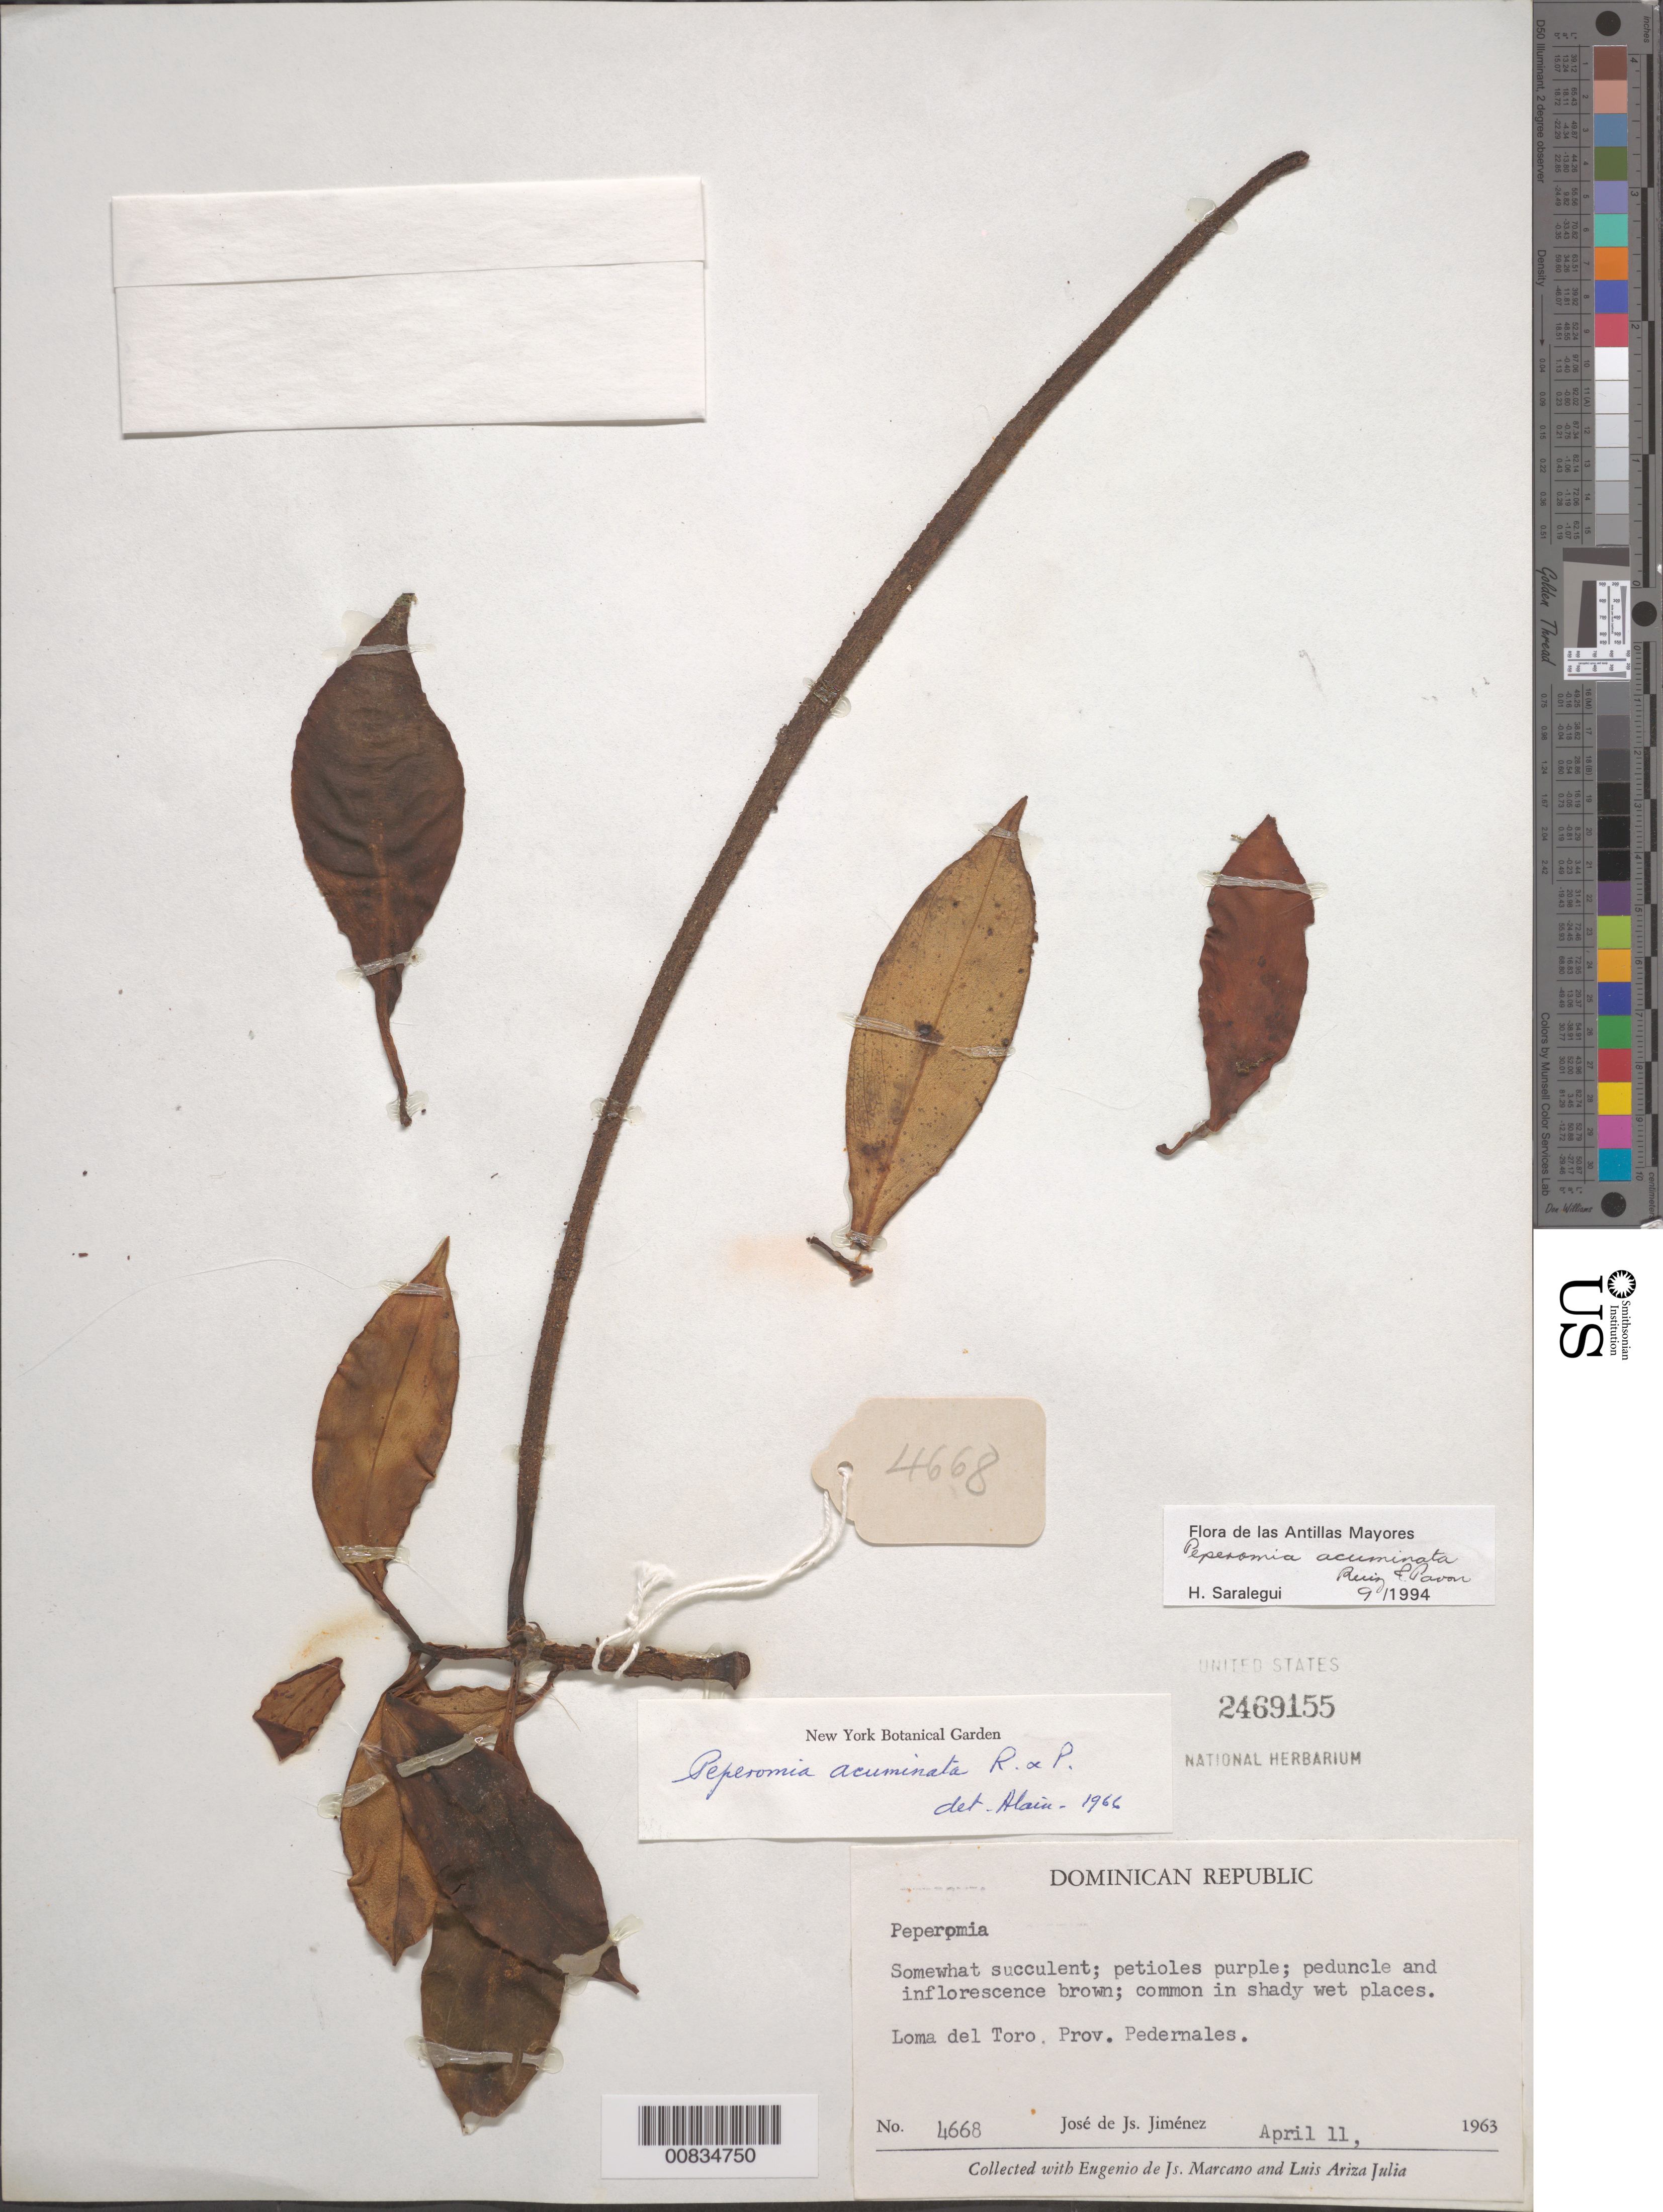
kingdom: Plantae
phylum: Tracheophyta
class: Magnoliopsida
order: Piperales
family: Piperaceae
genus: Peperomia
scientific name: Peperomia acuminata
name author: Ruiz & Pav.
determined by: Saralegui Boza, H., (HAJB), Jardin Botanico Nacional (Habana)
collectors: J. J. Jiménez, E. J. Marcano F. & L. Ariza-Julia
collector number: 4668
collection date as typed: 11 Apr 1963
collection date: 1963-04-11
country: Dominican Republic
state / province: Pedernales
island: Hispaniola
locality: Loma del Toro.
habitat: Shady wet places.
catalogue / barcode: US 2469155